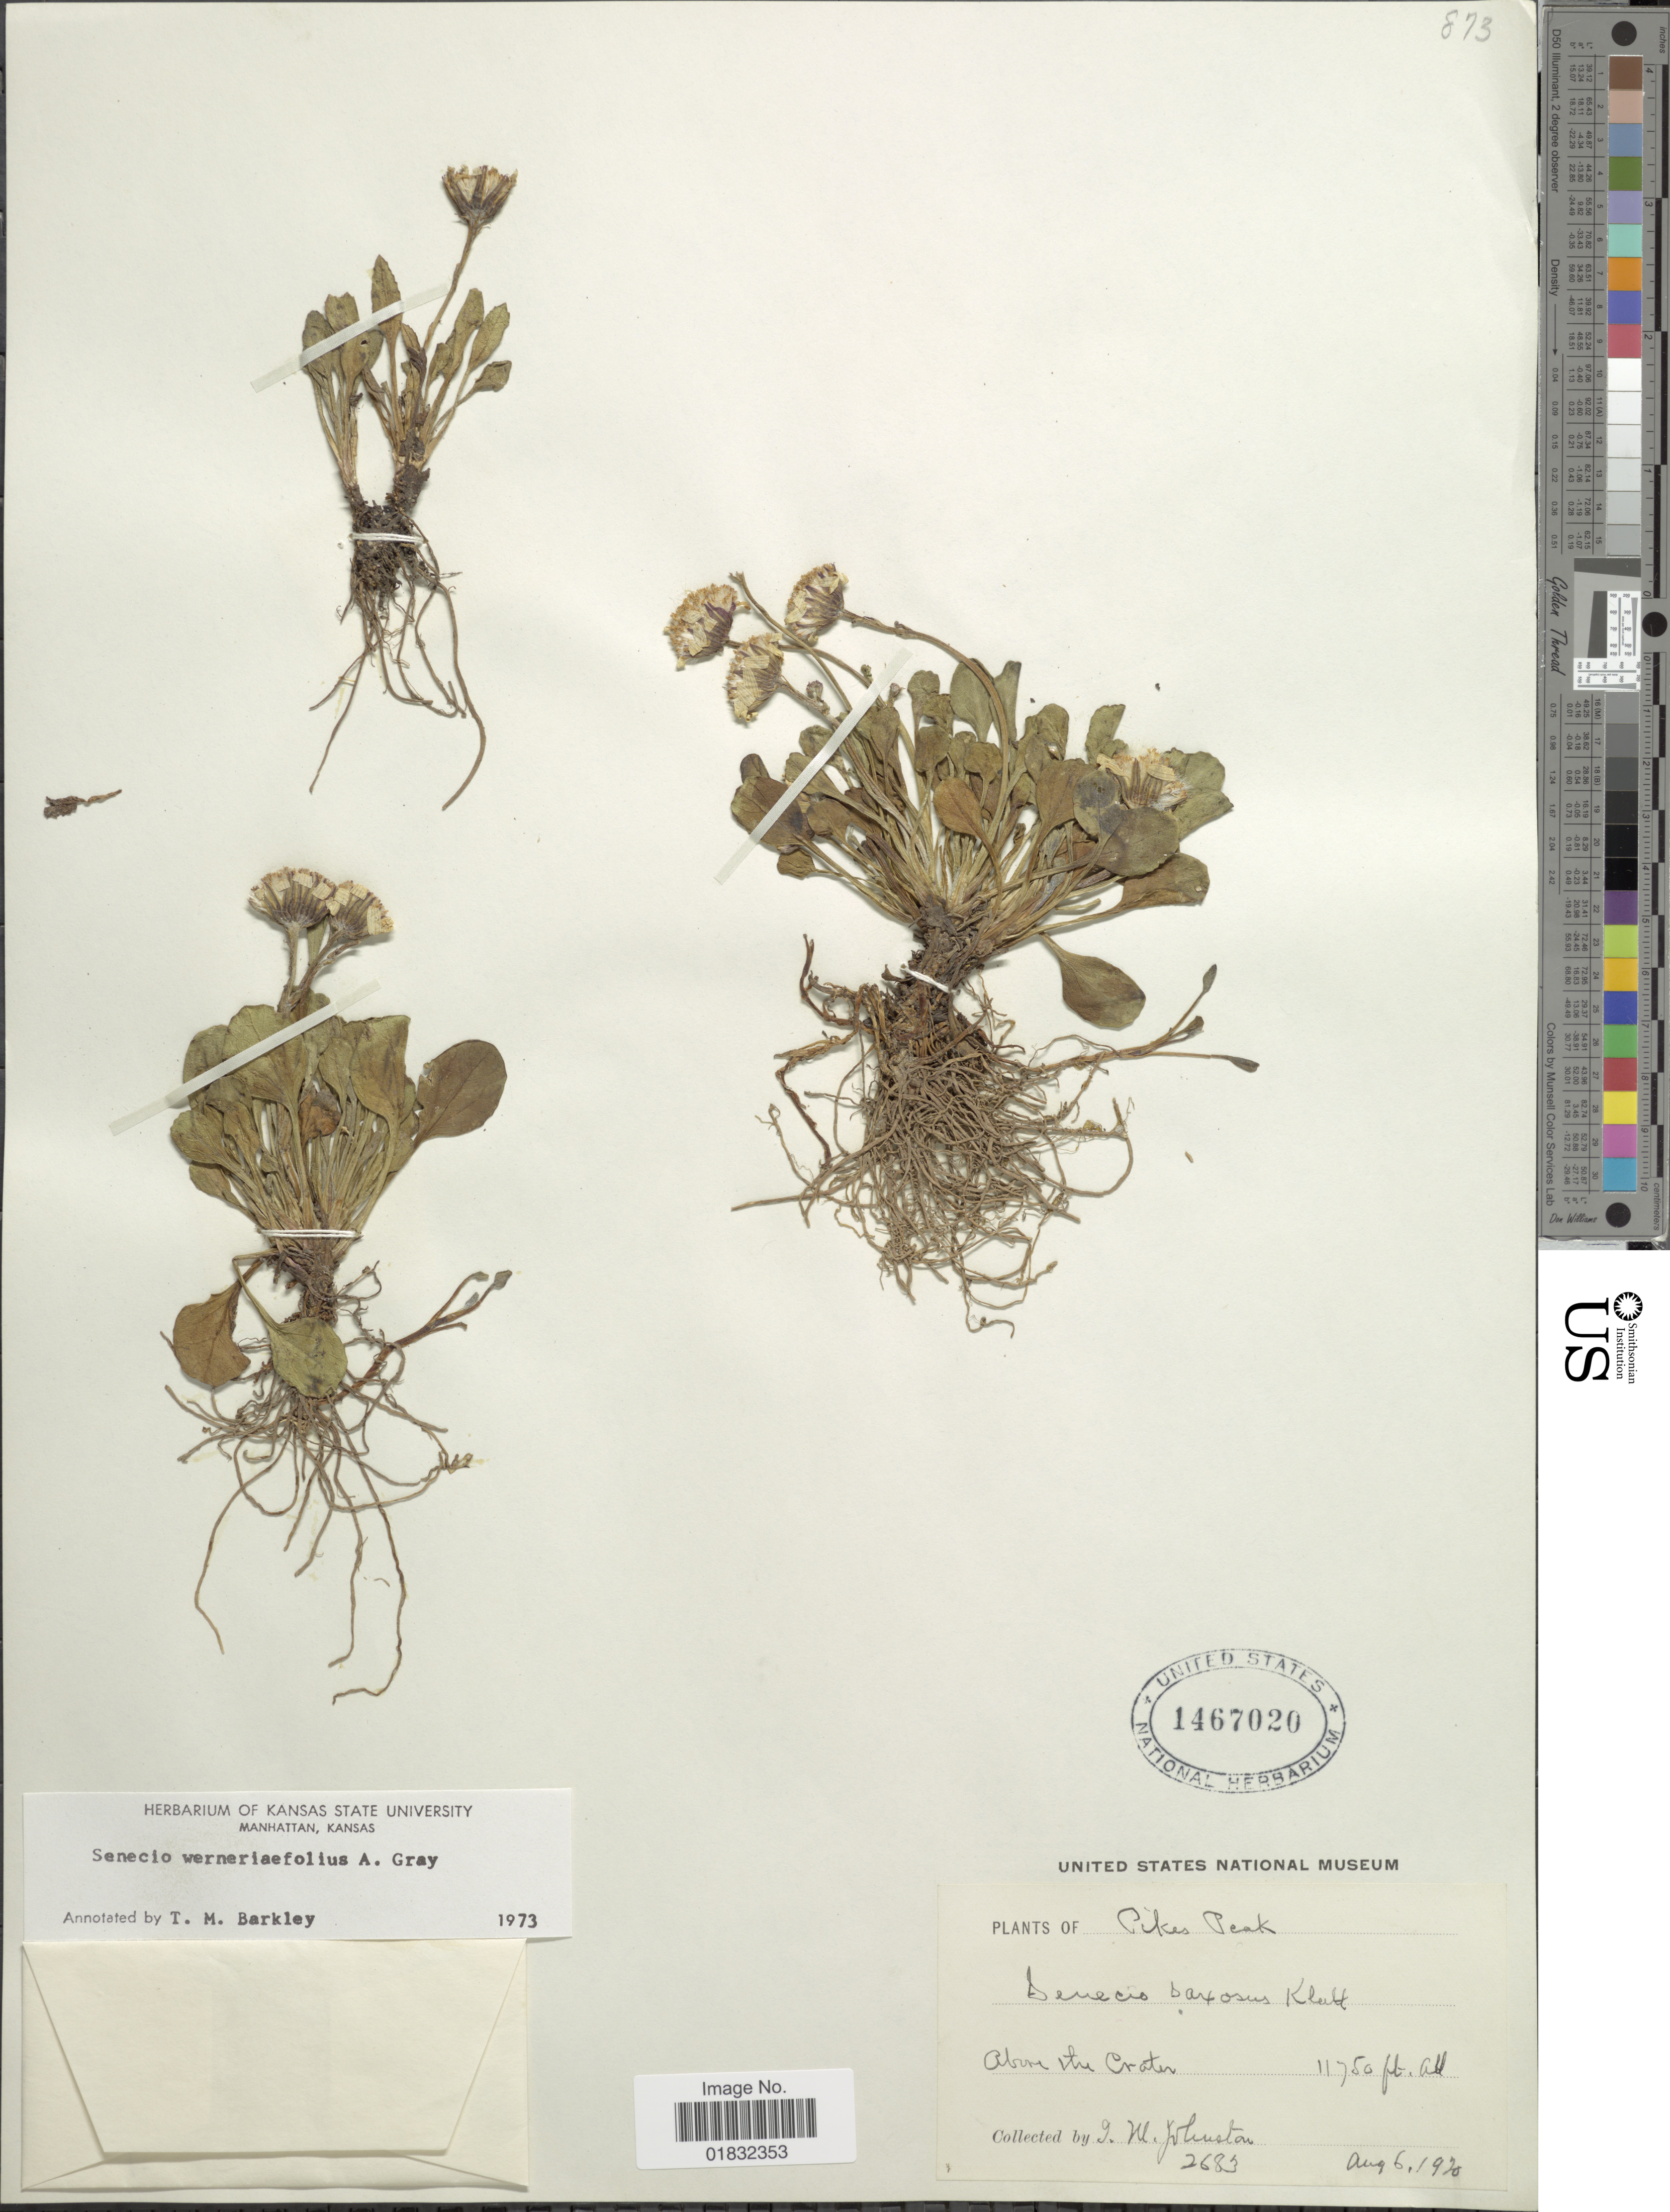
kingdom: Plantae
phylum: Tracheophyta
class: Magnoliopsida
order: Asterales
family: Asteraceae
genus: Packera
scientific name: Packera werneriifolia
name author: (A. Gray) W.A. Weber & Á. Löve ex Trock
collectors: J. Johnston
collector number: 2683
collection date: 1920-08-06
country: United States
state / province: Colorado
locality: Pikes Peak, above the Crater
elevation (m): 3581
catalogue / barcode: US 1467020